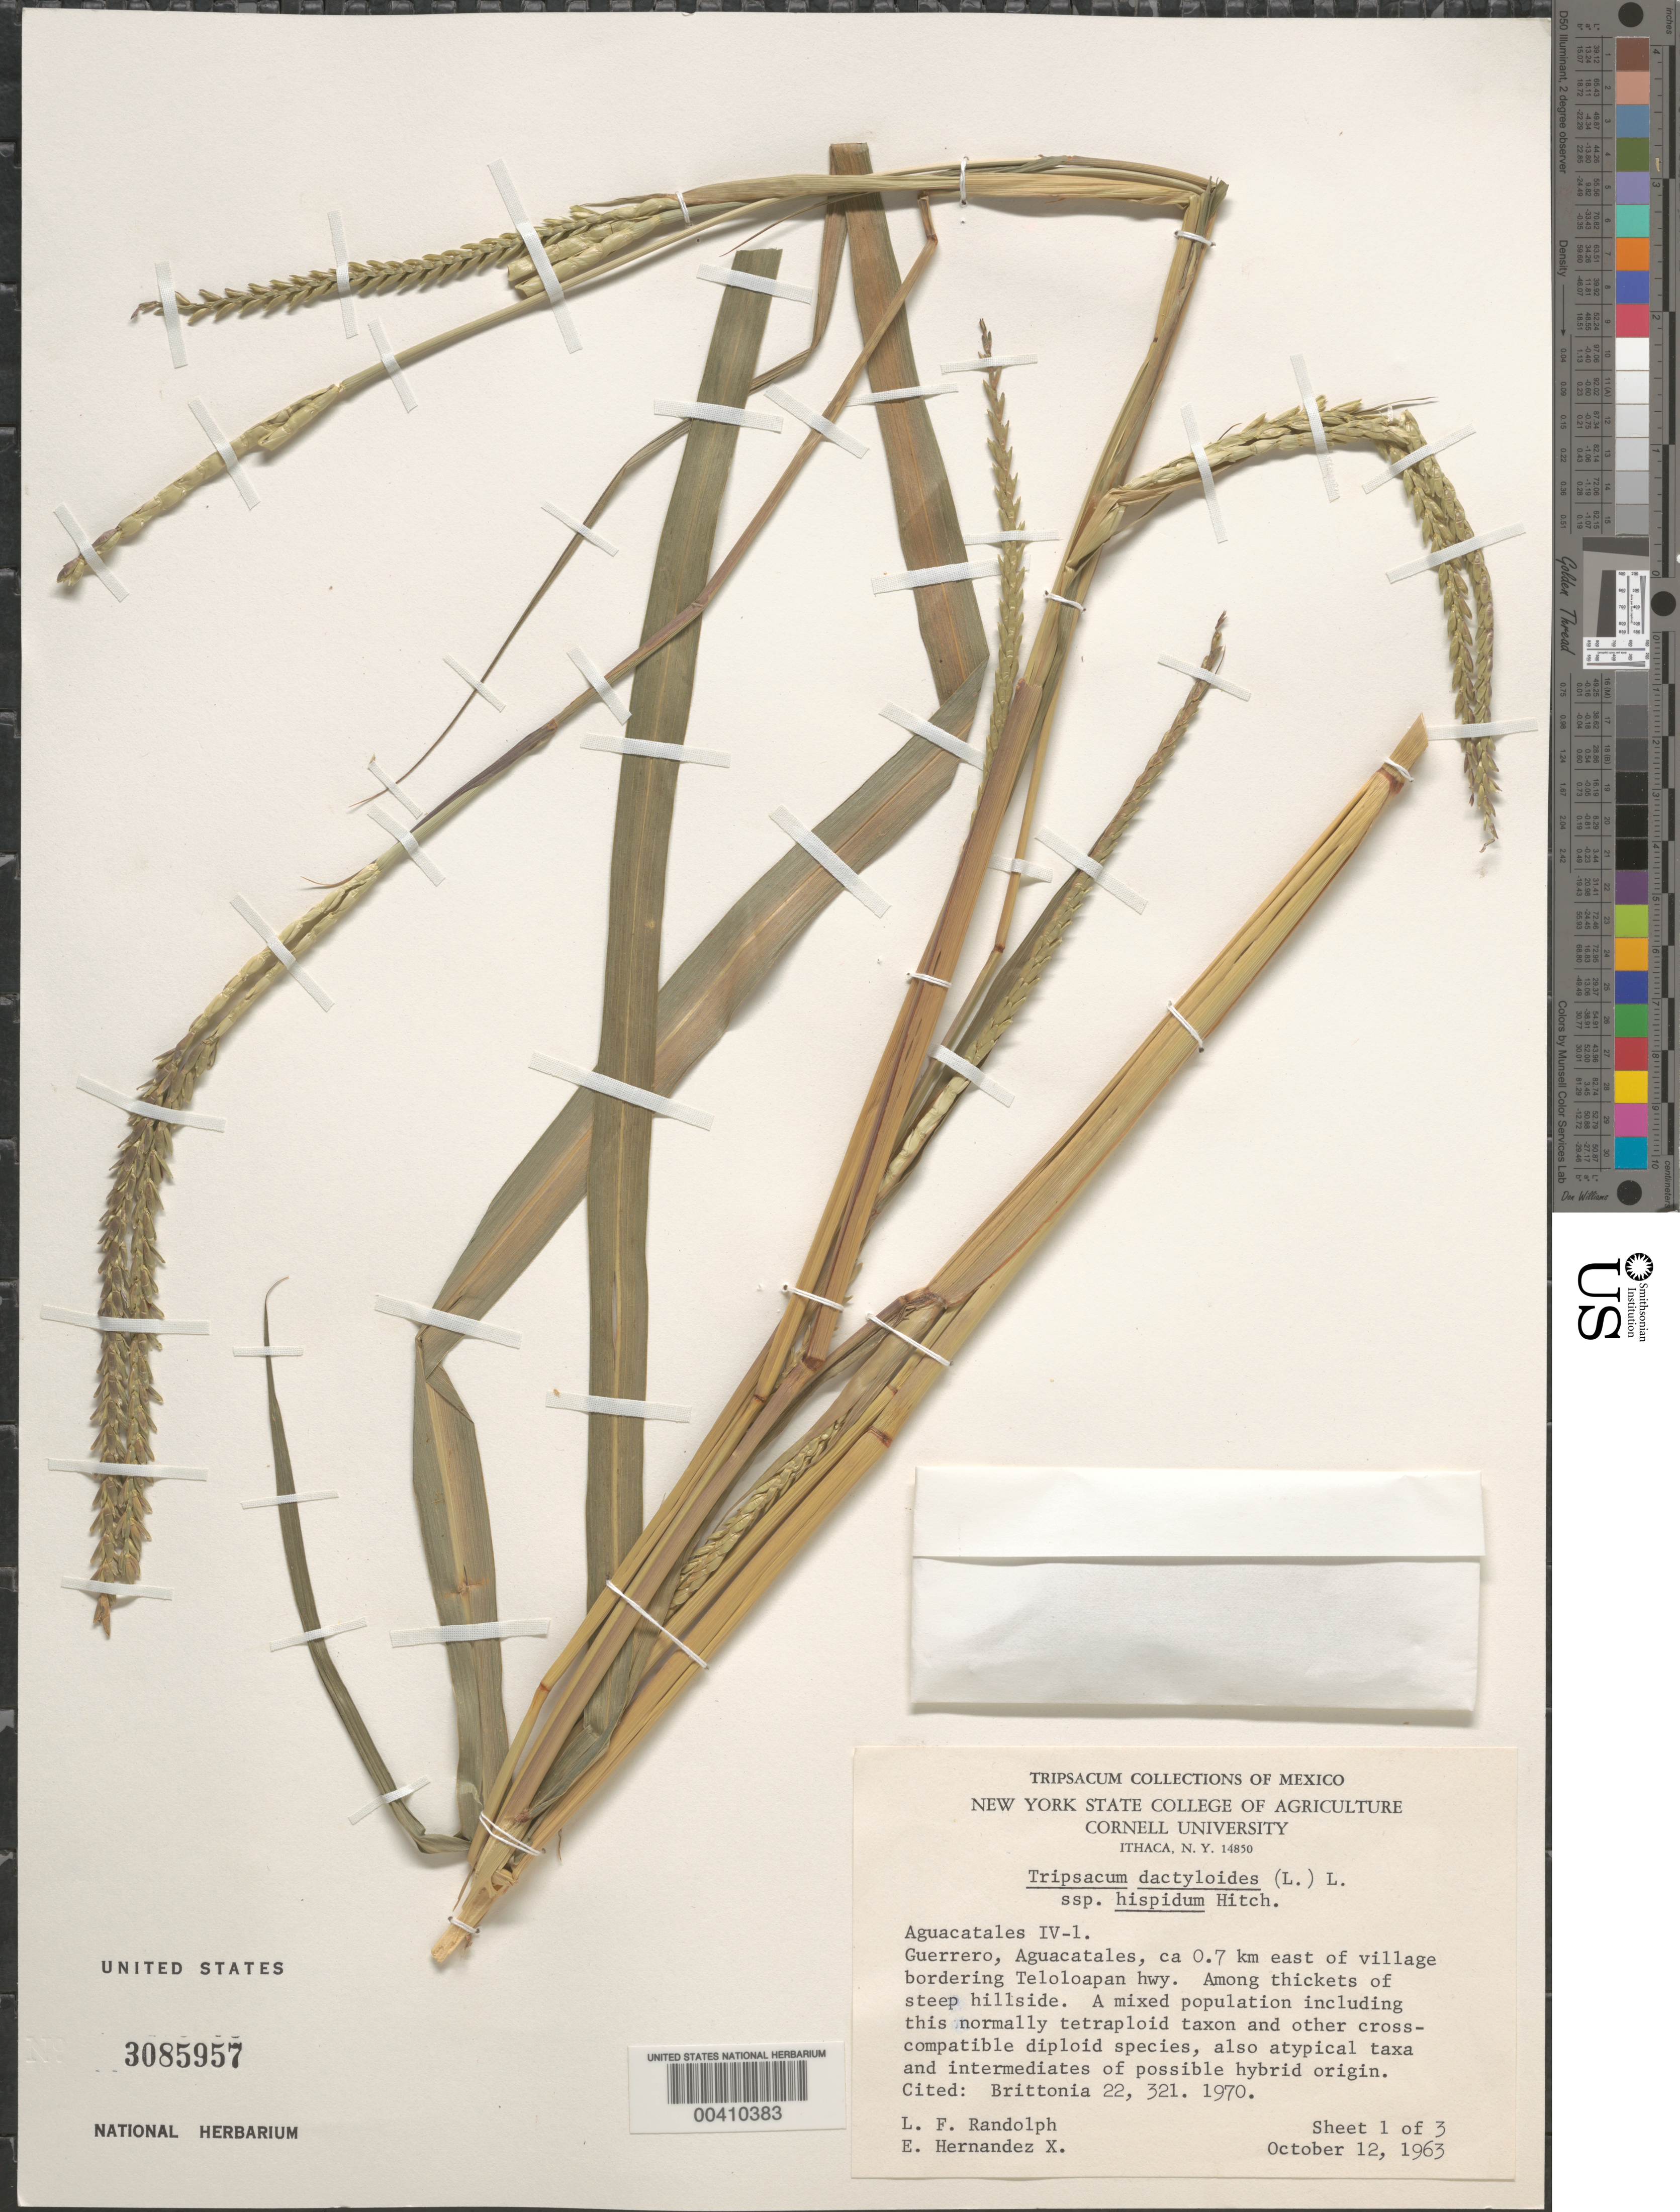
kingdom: Plantae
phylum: Tracheophyta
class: Liliopsida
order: Poales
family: Poaceae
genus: Tripsacum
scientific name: Tripsacum dactyloides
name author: (L.) L.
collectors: L. F. Randolph & E. I. Hernández-X.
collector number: IV-1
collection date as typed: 12 Oct 1963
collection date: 1963-10-12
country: Mexico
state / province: Guerrero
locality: Aguacatales, ca. 0.7 km E of village bordering Teloloapan Hwy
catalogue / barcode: US 3085957